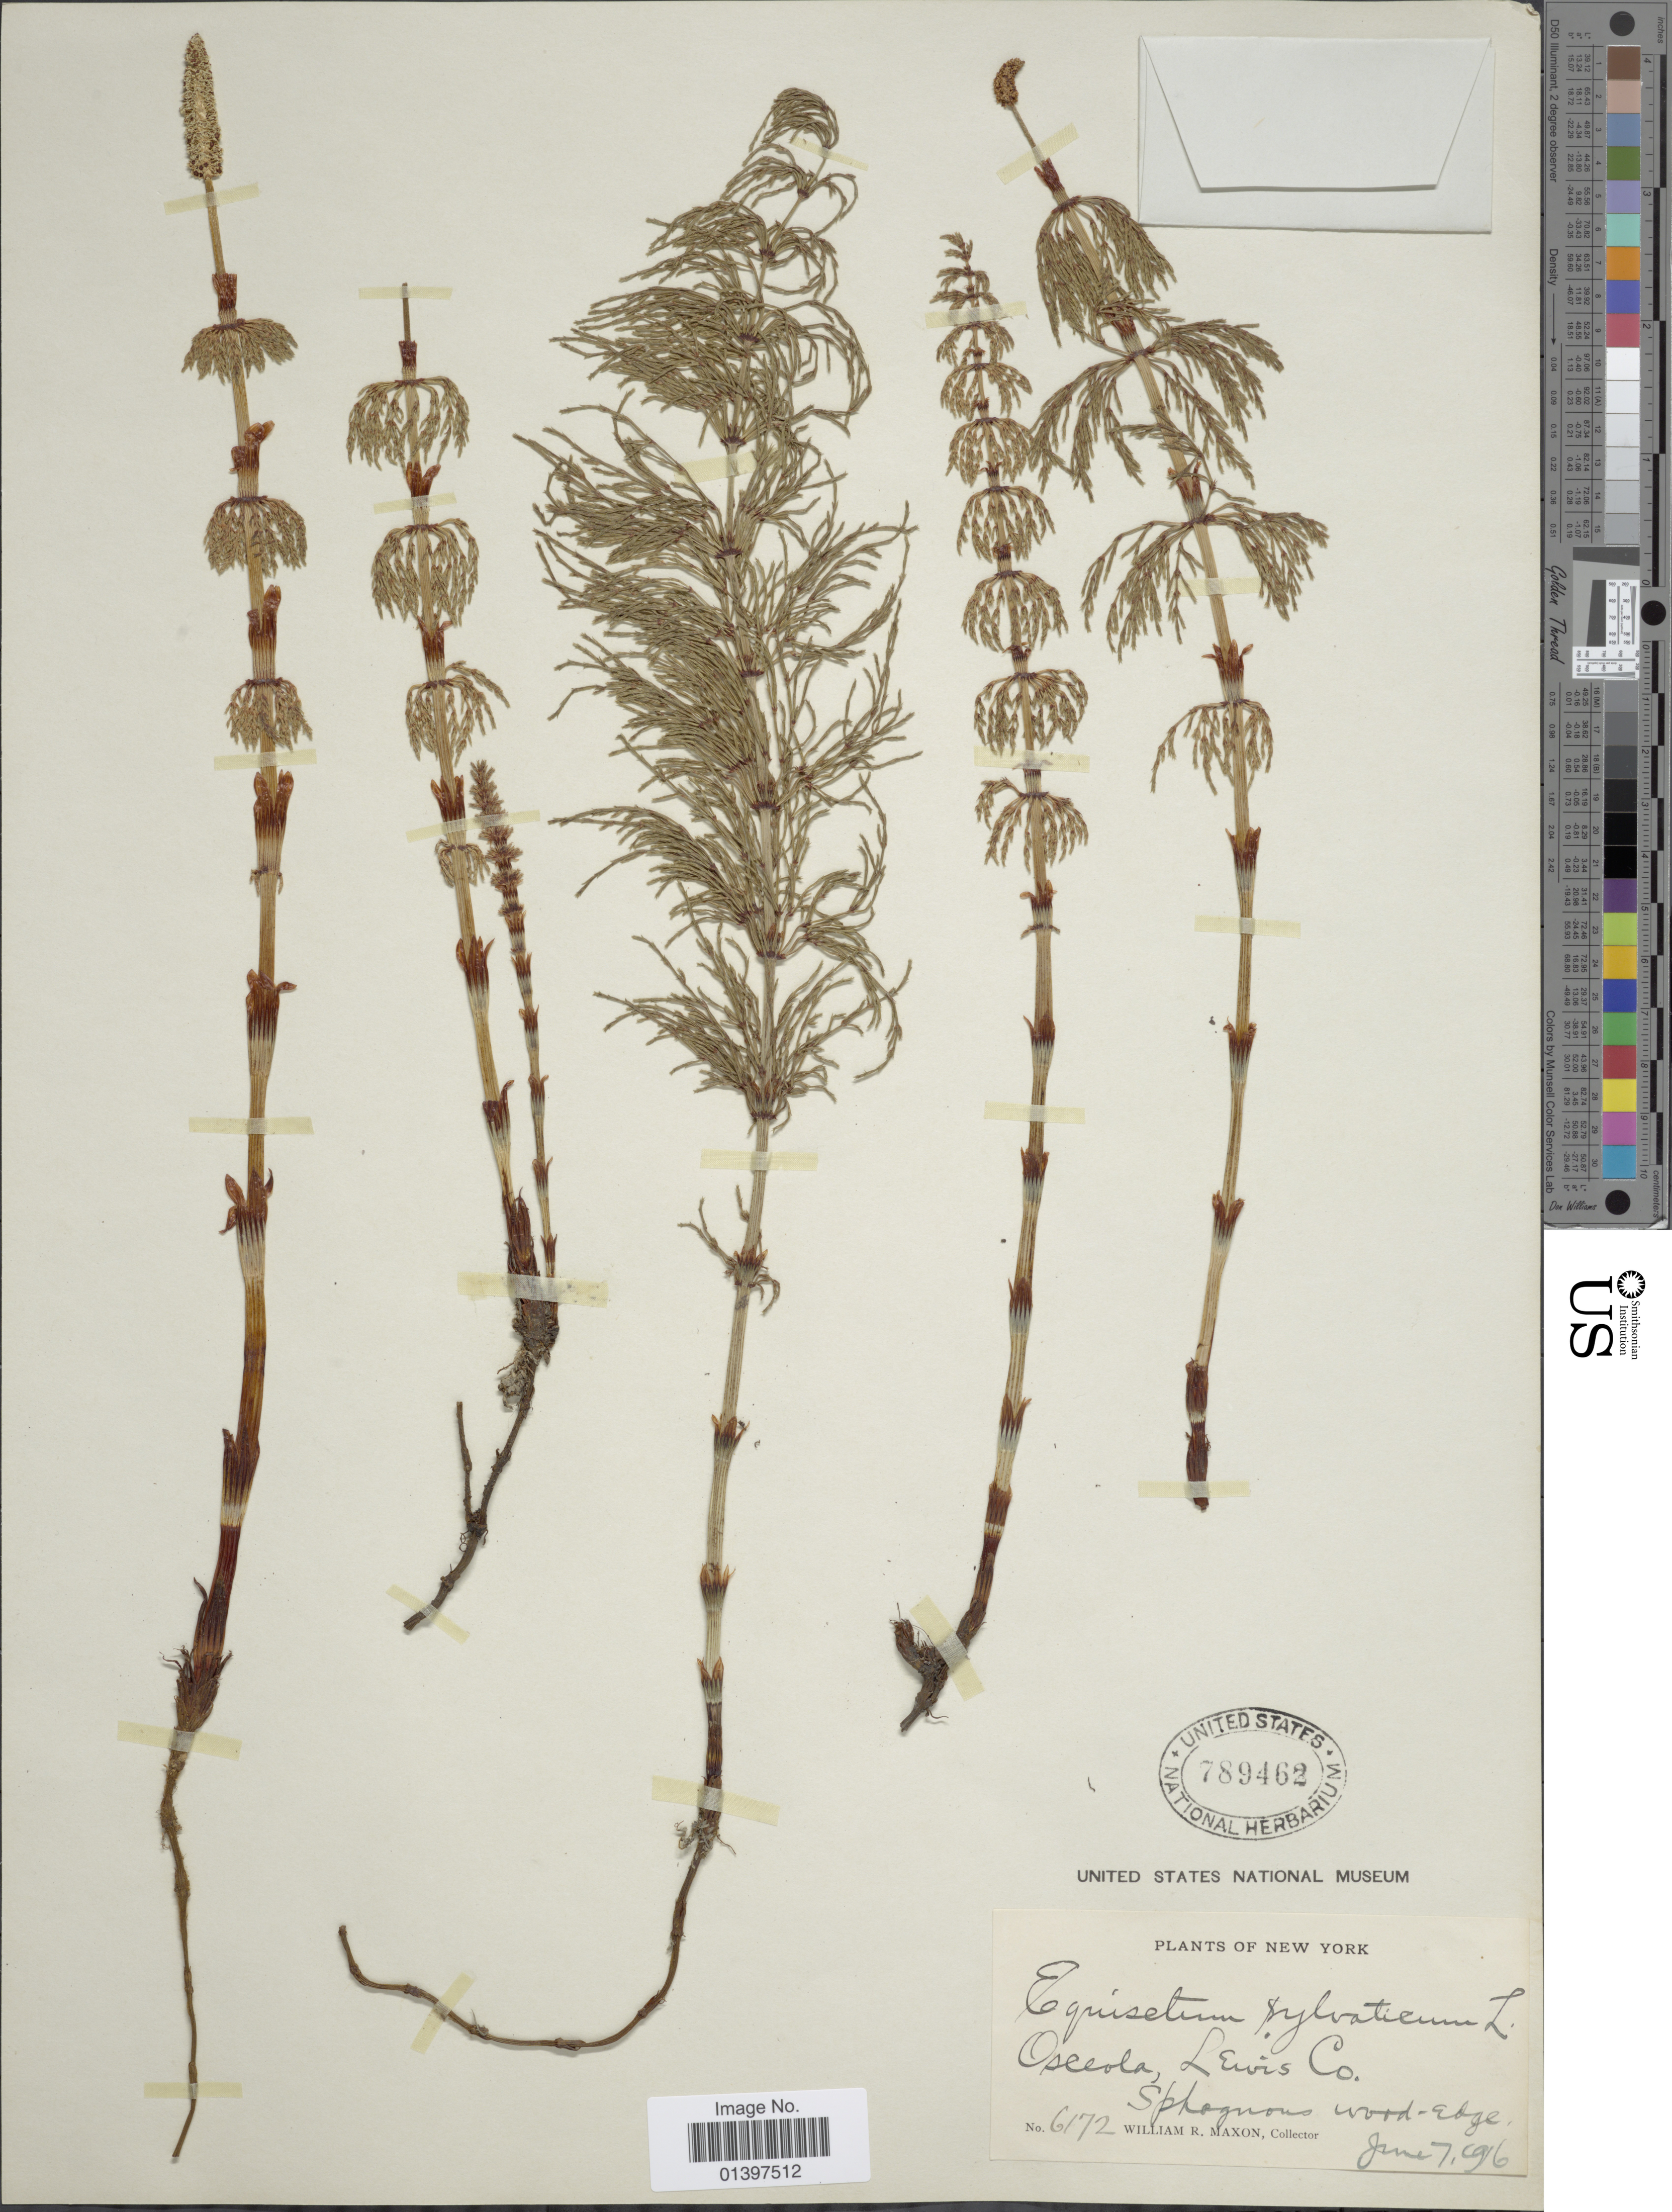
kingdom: Plantae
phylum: Tracheophyta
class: Polypodiopsida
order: Equisetales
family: Equisetaceae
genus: Equisetum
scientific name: Equisetum sylvaticum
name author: L.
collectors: W. R. Maxon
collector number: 6172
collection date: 1916-06-07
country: United States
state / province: New York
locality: Osceola, Lewis Co.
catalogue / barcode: US 789462